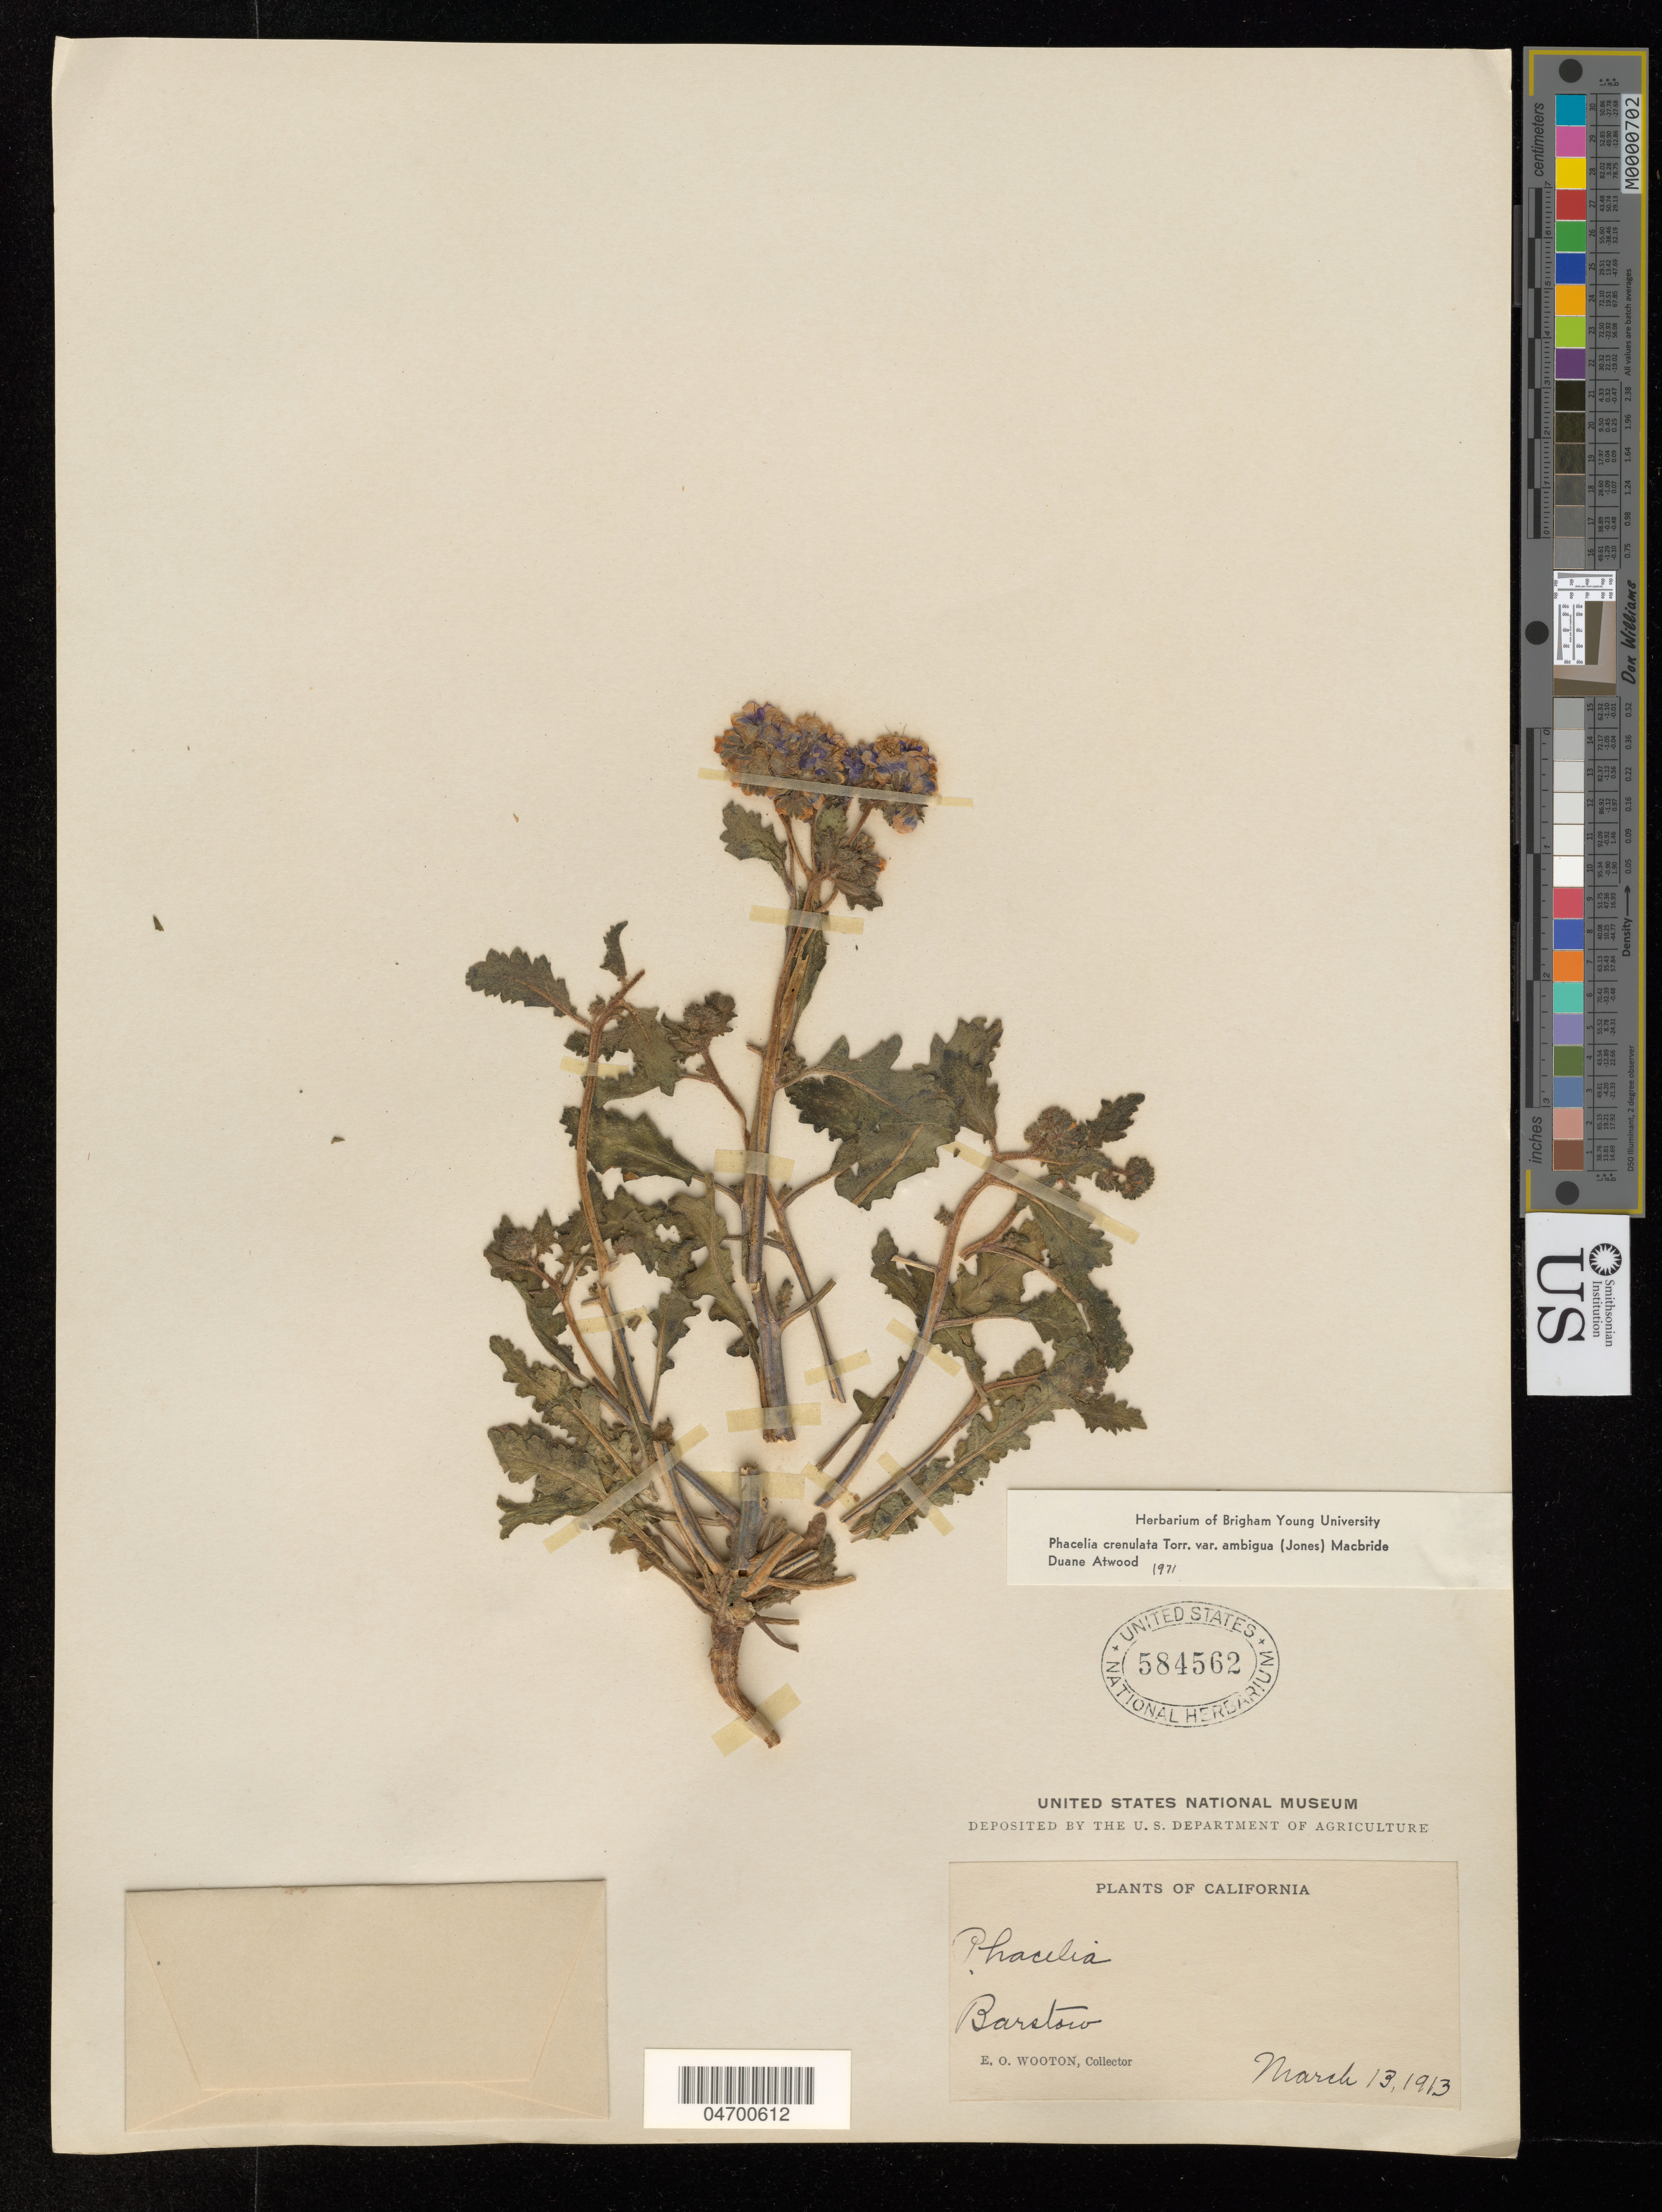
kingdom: Plantae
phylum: Tracheophyta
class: Magnoliopsida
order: Boraginales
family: Hydrophyllaceae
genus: Phacelia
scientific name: Phacelia crenulata var. ambigua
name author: (M.E. Jones) J.F. Macbr.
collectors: E. O. Wooton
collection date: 1913-03-13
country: United States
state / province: California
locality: Barstow.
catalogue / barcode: US 584562